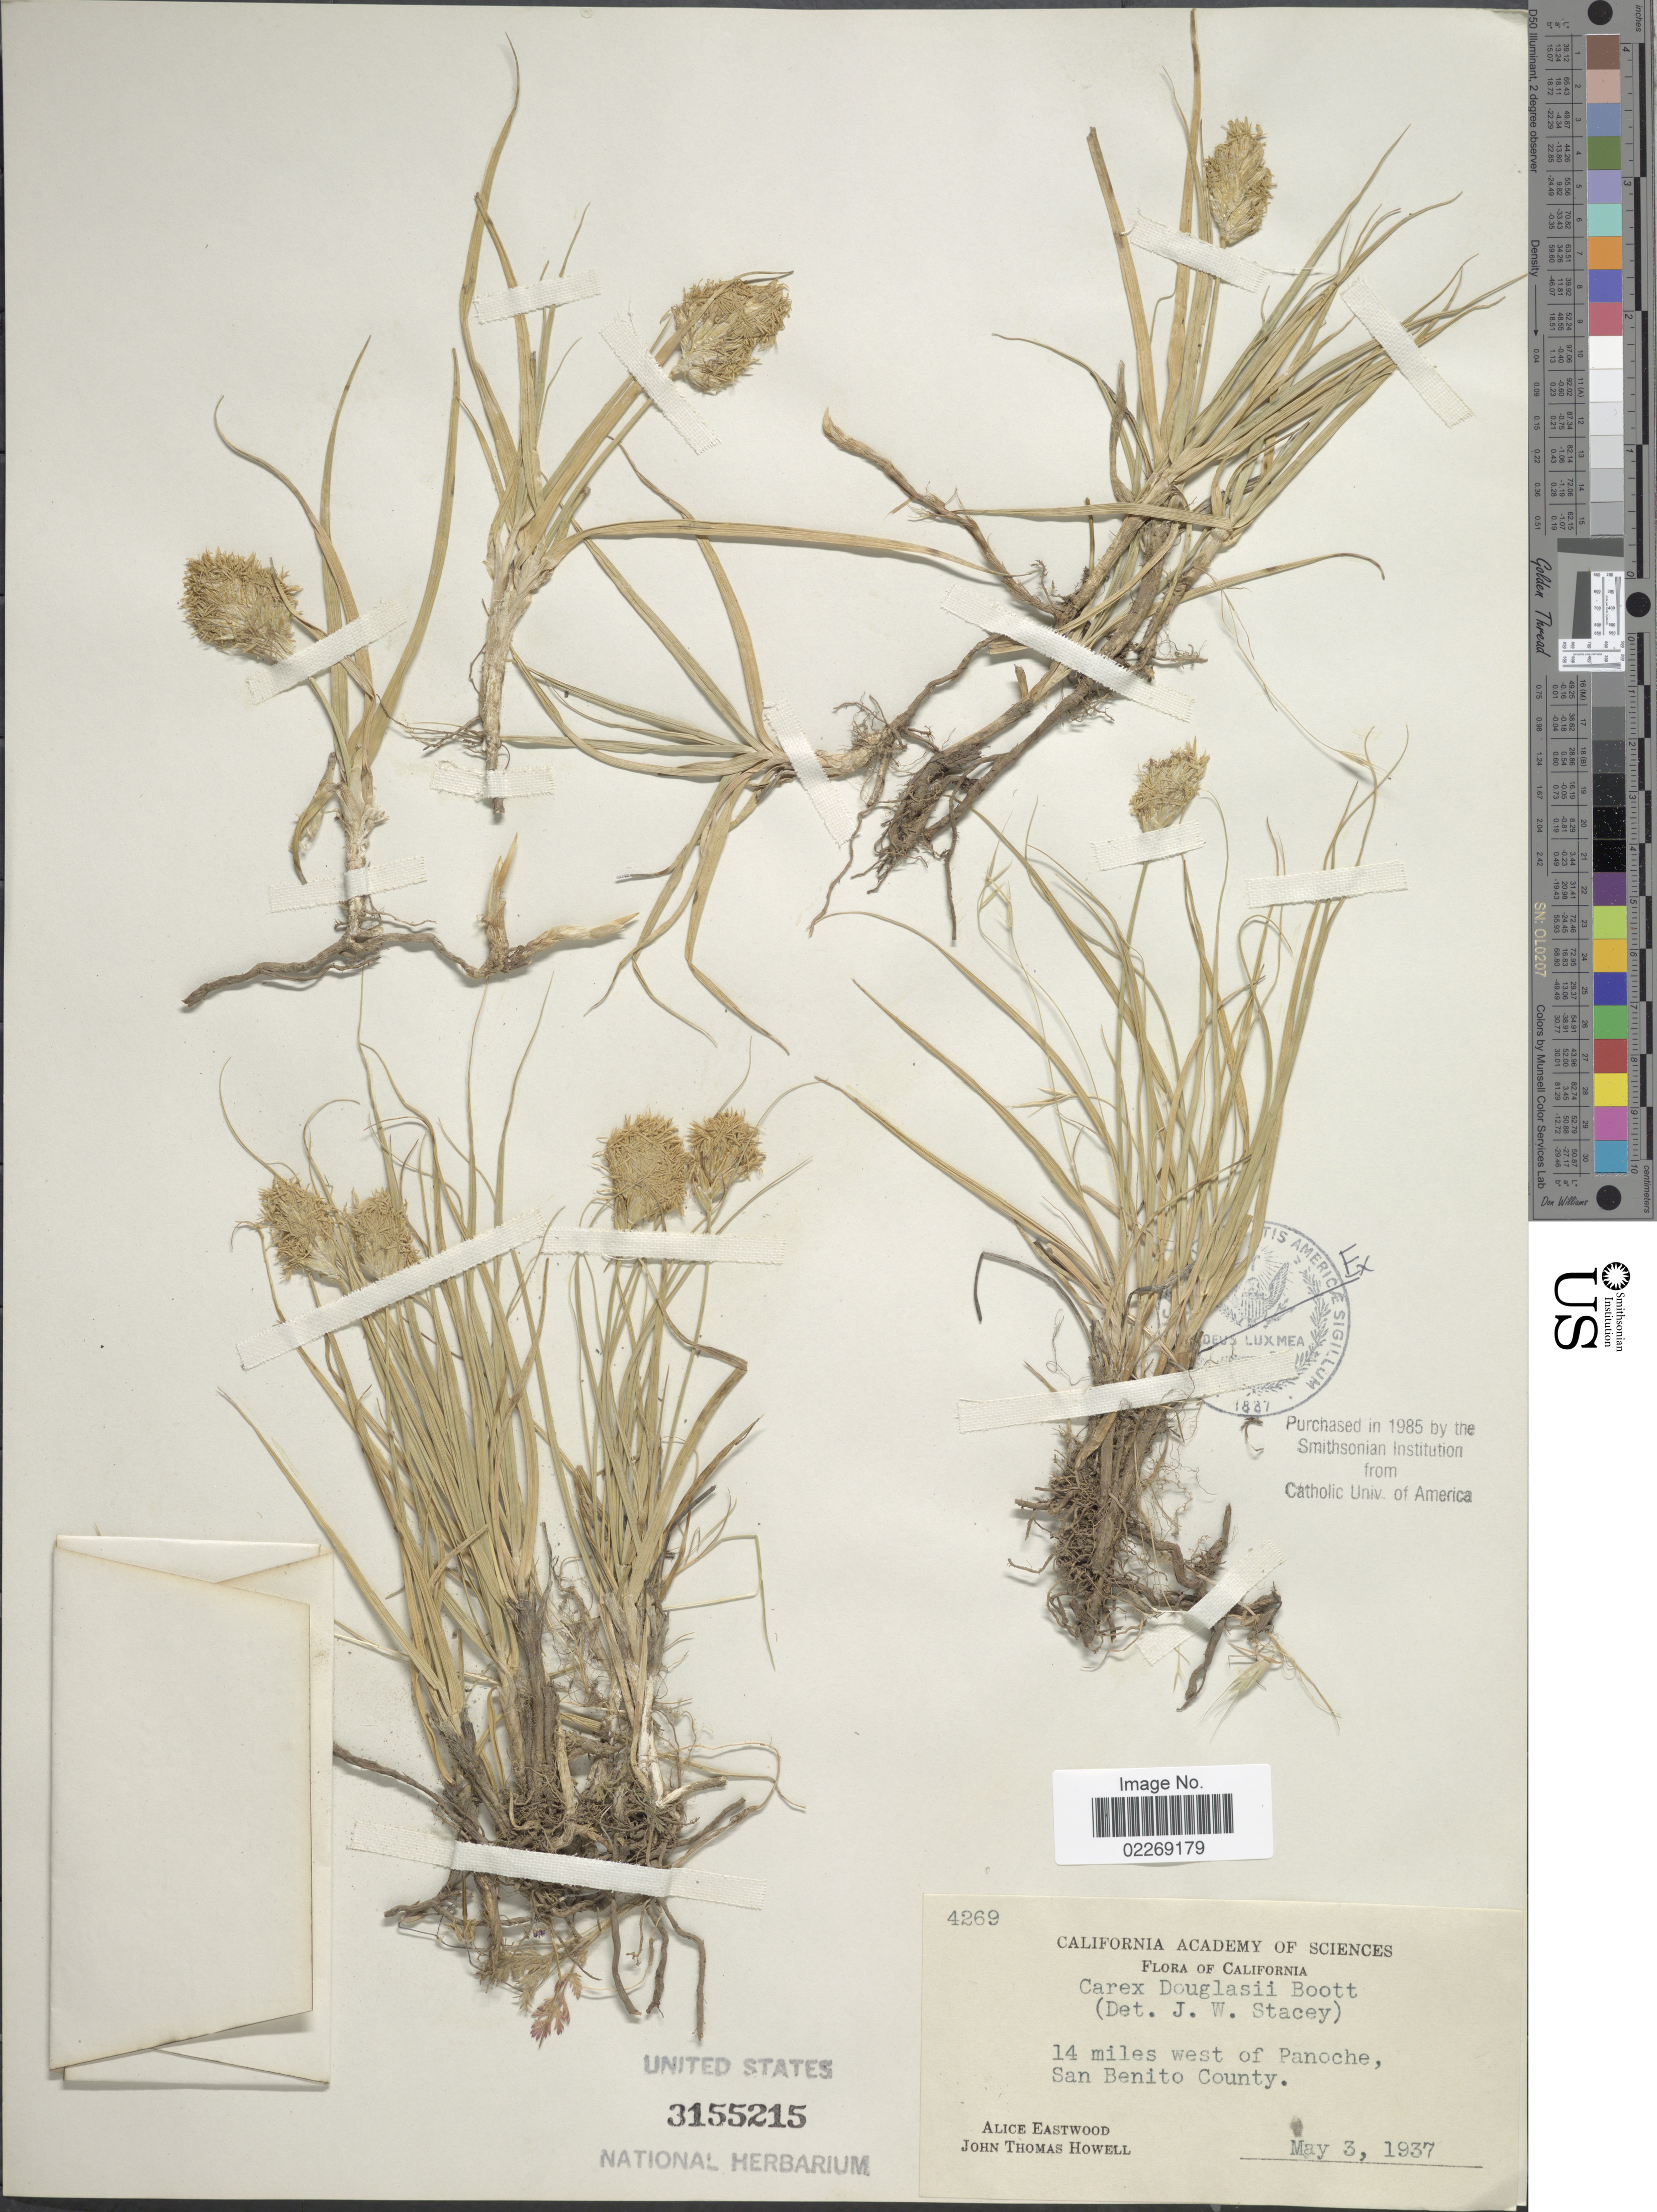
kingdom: Plantae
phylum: Tracheophyta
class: Liliopsida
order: Poales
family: Cyperaceae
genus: Carex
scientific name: Carex douglasii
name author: Boott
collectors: A. Eastwood & J. T. Howell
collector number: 4269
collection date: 1937-05-03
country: United States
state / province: California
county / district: San Benito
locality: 14 miles west of Panoche, San Benito County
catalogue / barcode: US 3155215